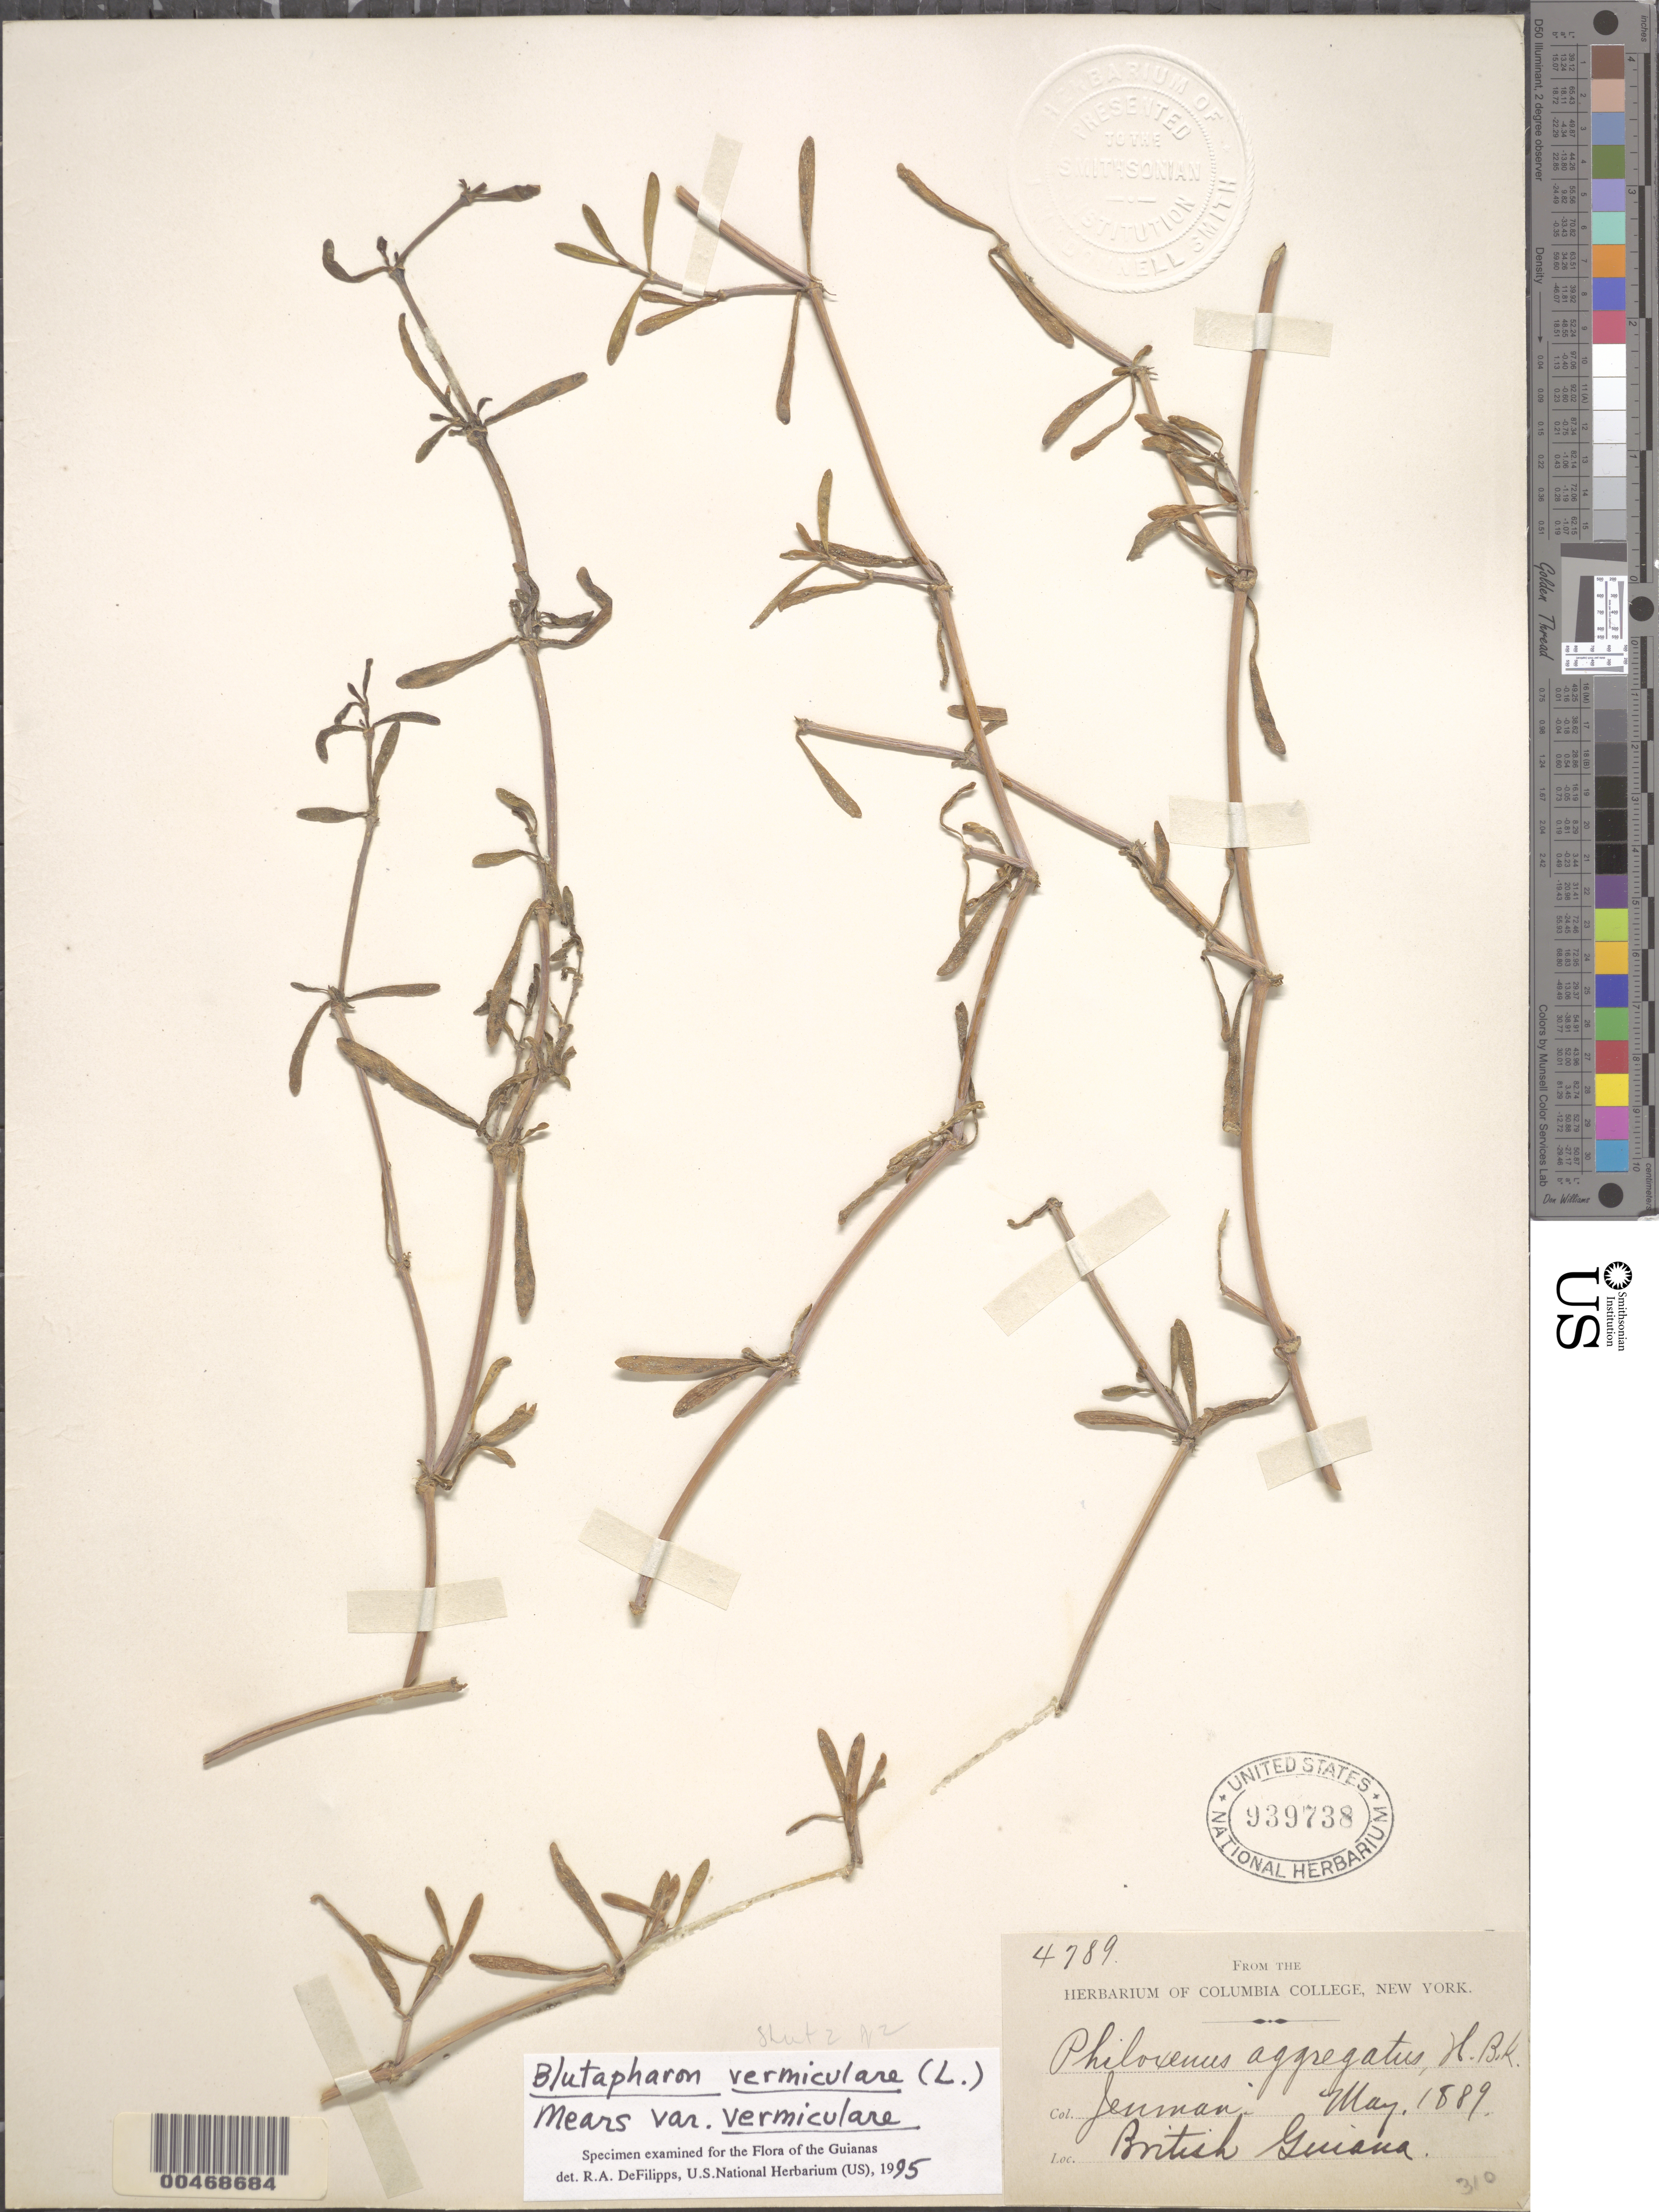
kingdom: Plantae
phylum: Tracheophyta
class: Magnoliopsida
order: Caryophyllales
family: Amaranthaceae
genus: Gomphrena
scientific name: Gomphrena vermicularis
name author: L.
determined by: Strong, Mark T., (BOT), Smithsonian Institution - National Museum of Natural History (UNITED STATES)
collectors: -. Jenman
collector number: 4789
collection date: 1889-05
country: Guyana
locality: British Guiana.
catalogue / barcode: US 939738